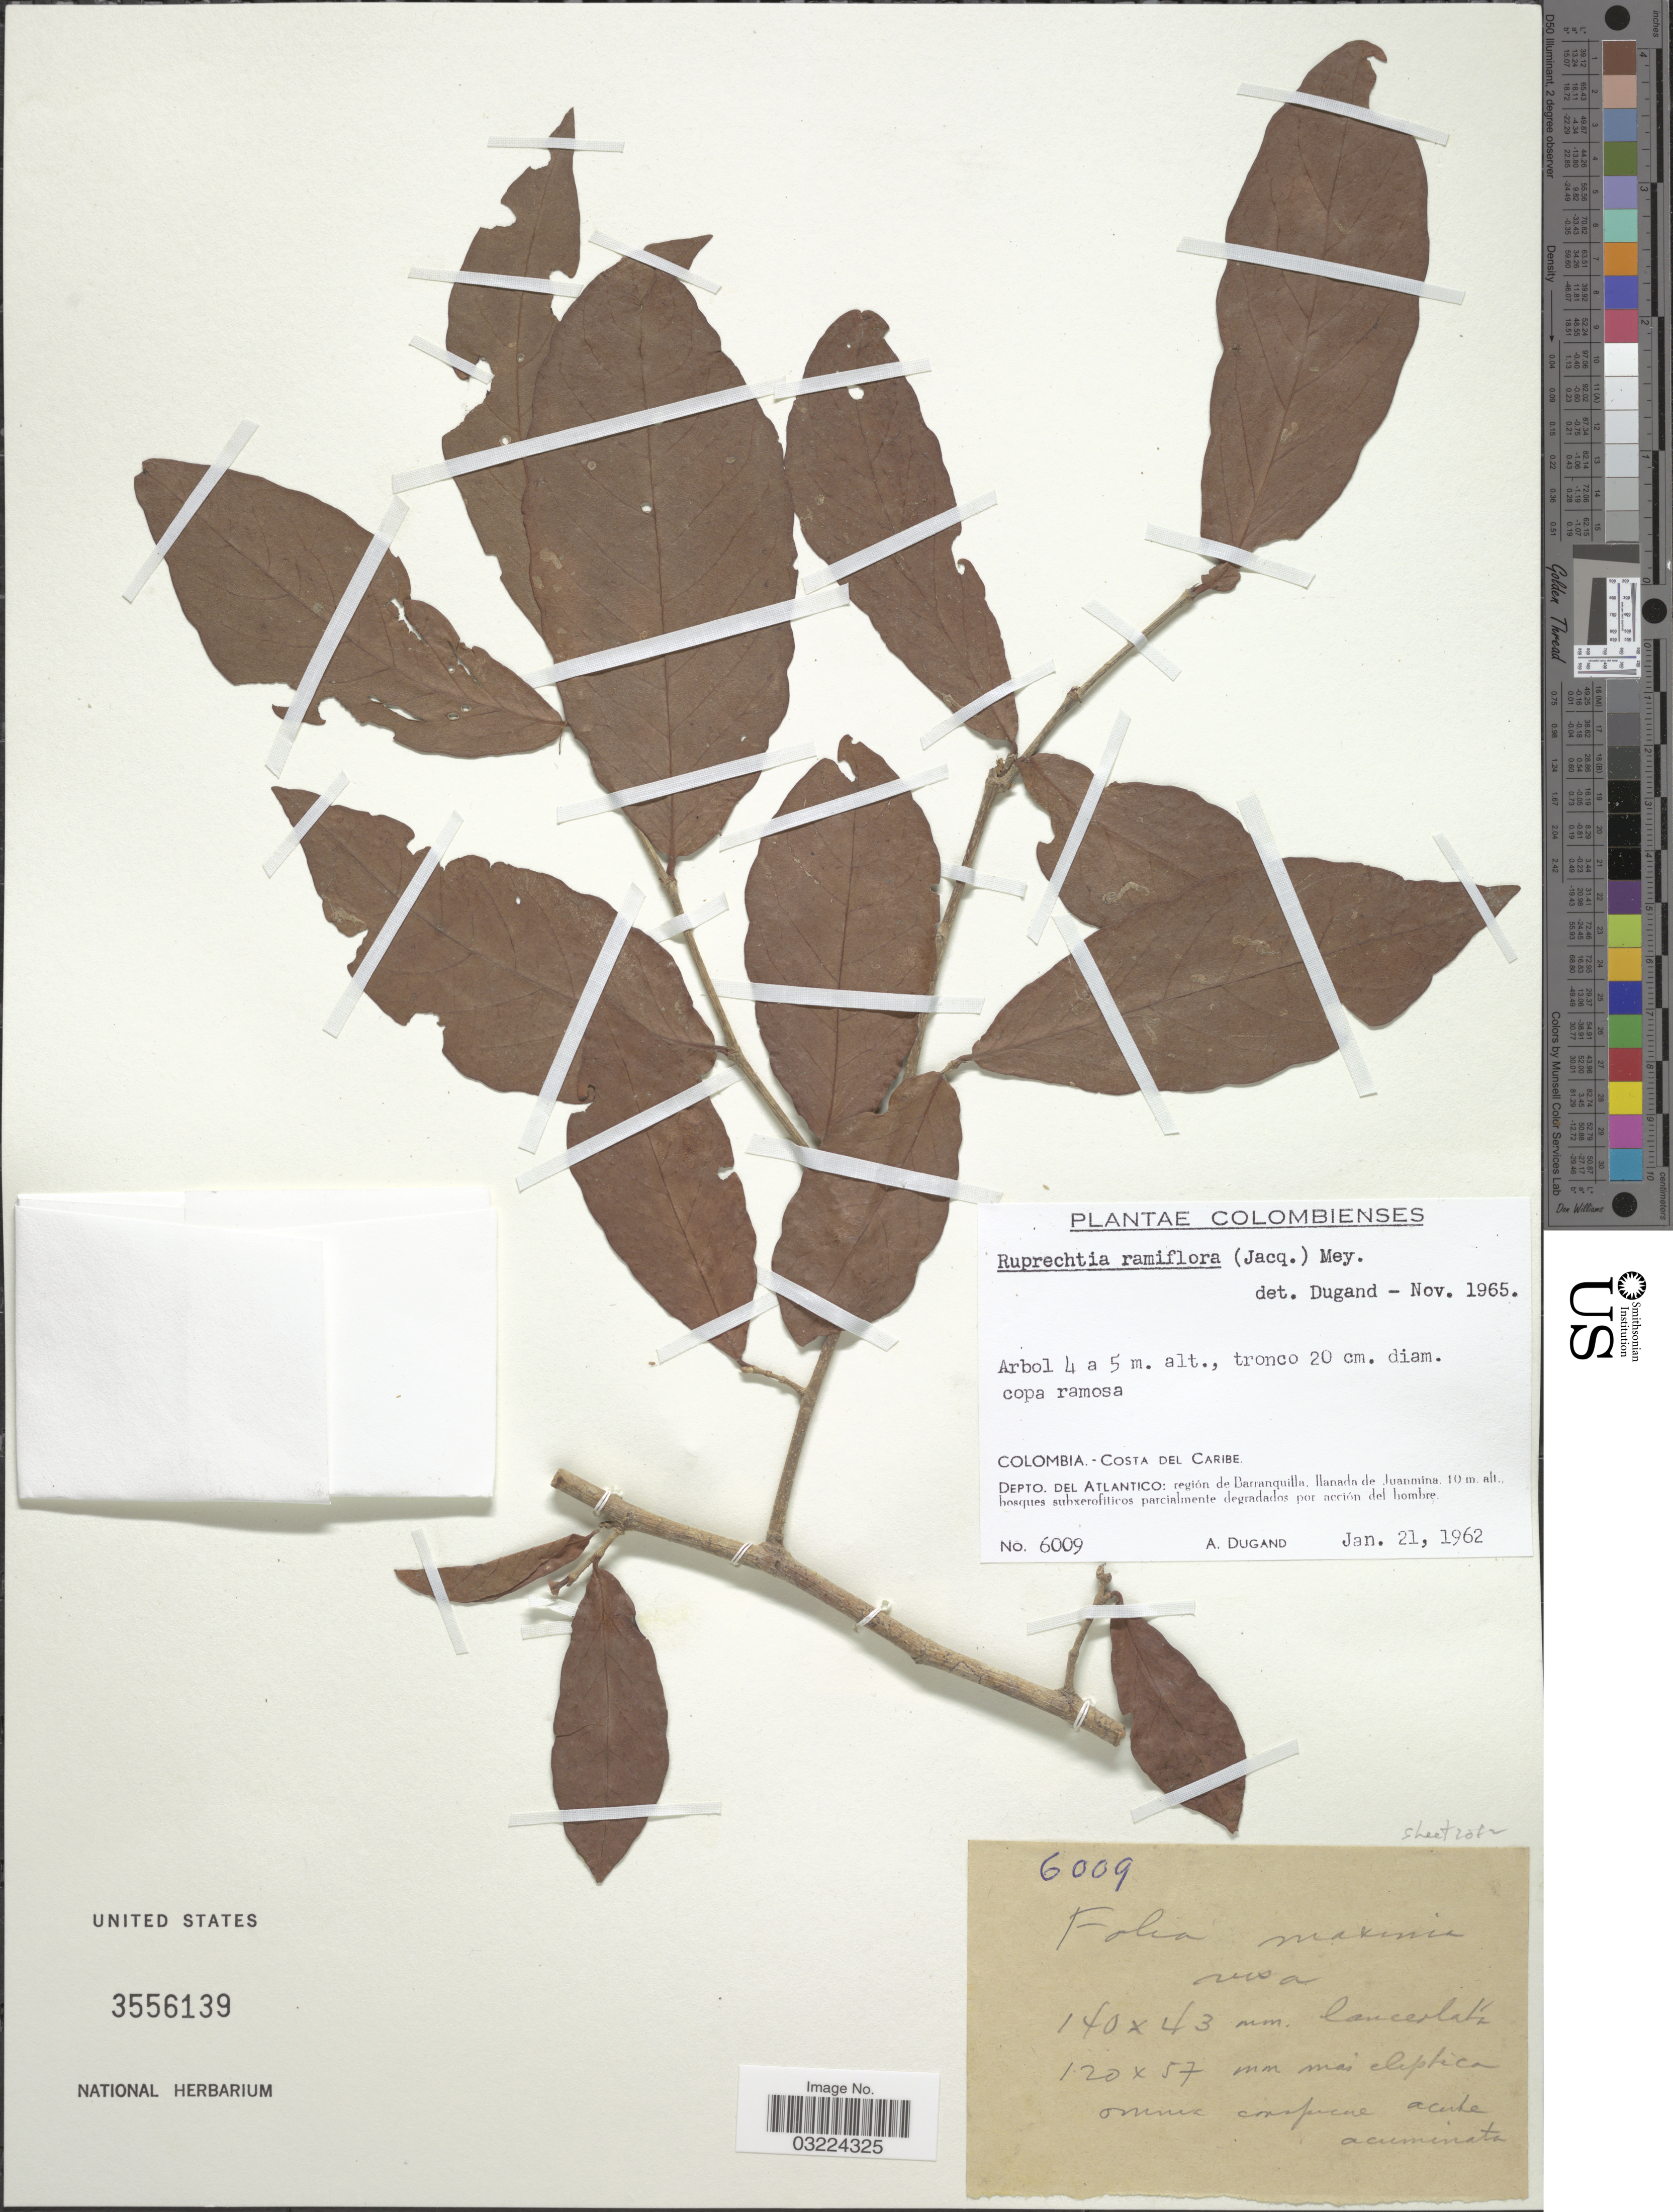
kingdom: Plantae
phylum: Tracheophyta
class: Magnoliopsida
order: Caryophyllales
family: Polygonaceae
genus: Ruprechtia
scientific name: Ruprechtia ramiflora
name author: (Jacq.) C.A. Mey.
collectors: A. Dugand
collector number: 6009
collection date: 1962-01-21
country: Colombia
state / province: Atlántico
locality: Costa del Caribe. Depto. del Atlantico: región de Barranquilla, llanada de Juanmina.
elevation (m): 10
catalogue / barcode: US 3556139